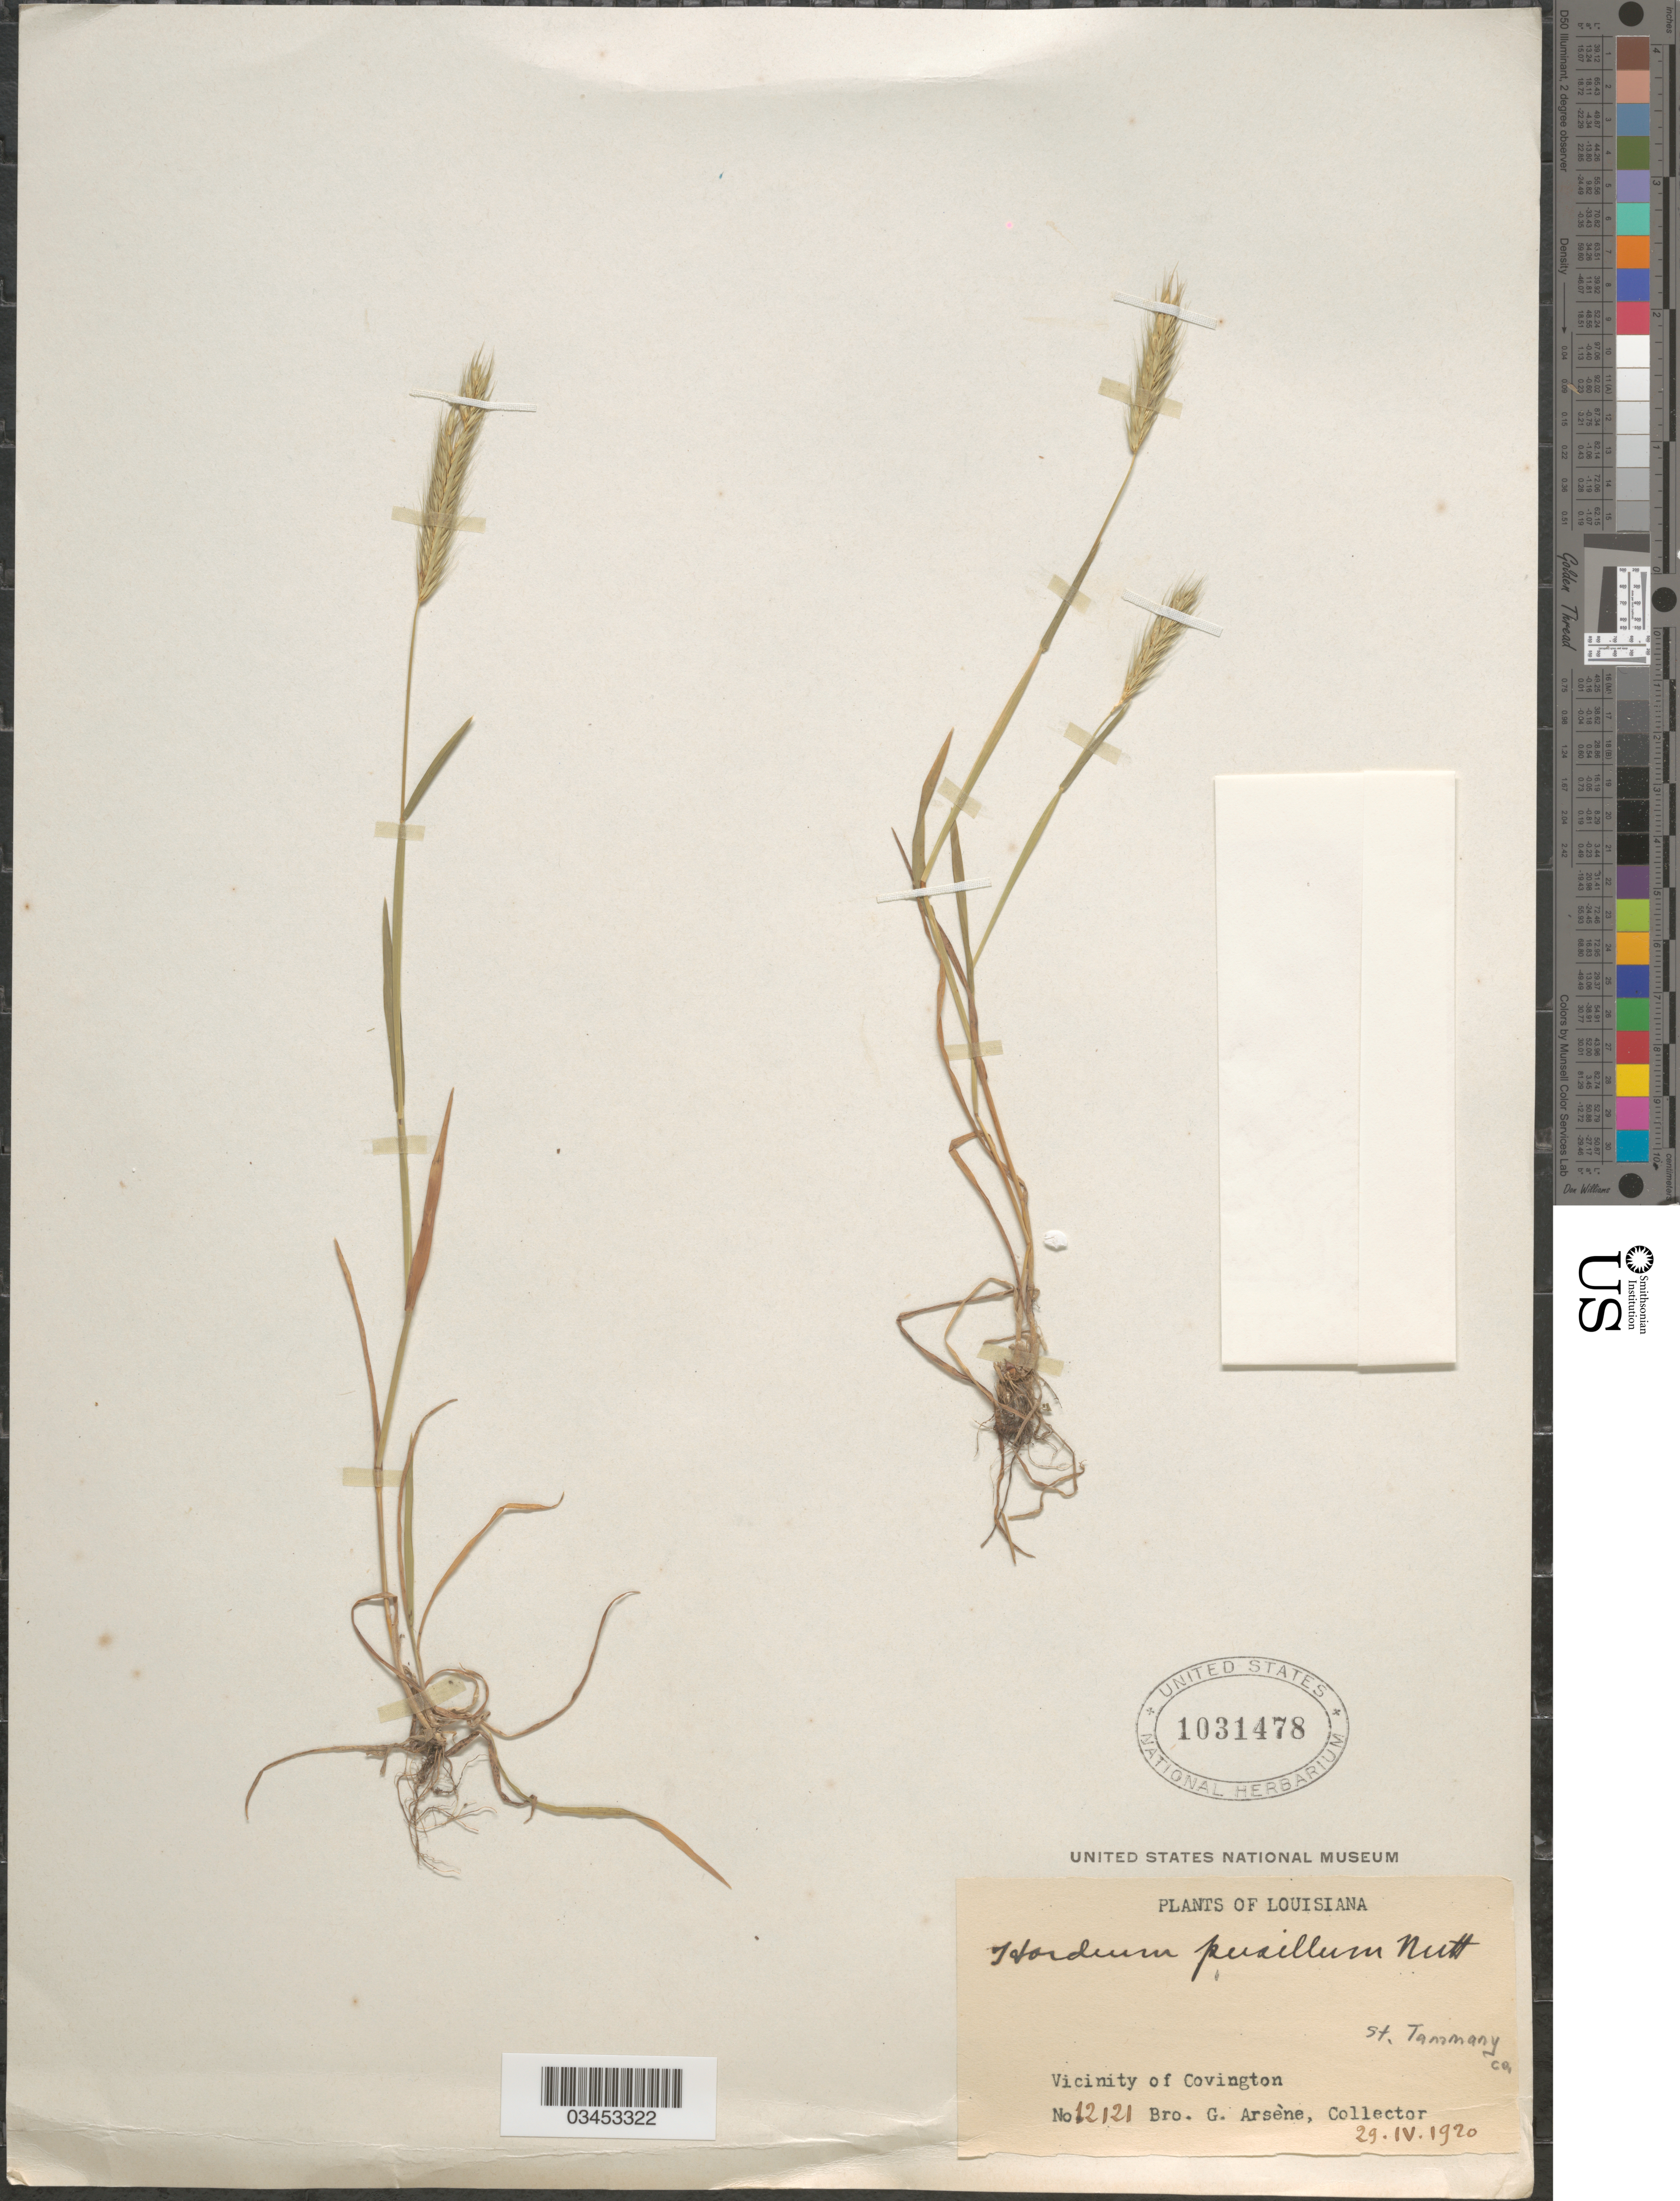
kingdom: Plantae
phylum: Tracheophyta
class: Liliopsida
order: Poales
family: Poaceae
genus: Hordeum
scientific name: Hordeum pusillum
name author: Nutt.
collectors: Bro. G. Arsène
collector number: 12121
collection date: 1920-04-29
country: United States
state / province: Louisiana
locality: Vicinity of Covington. St. Tammany Co.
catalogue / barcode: US 1031478